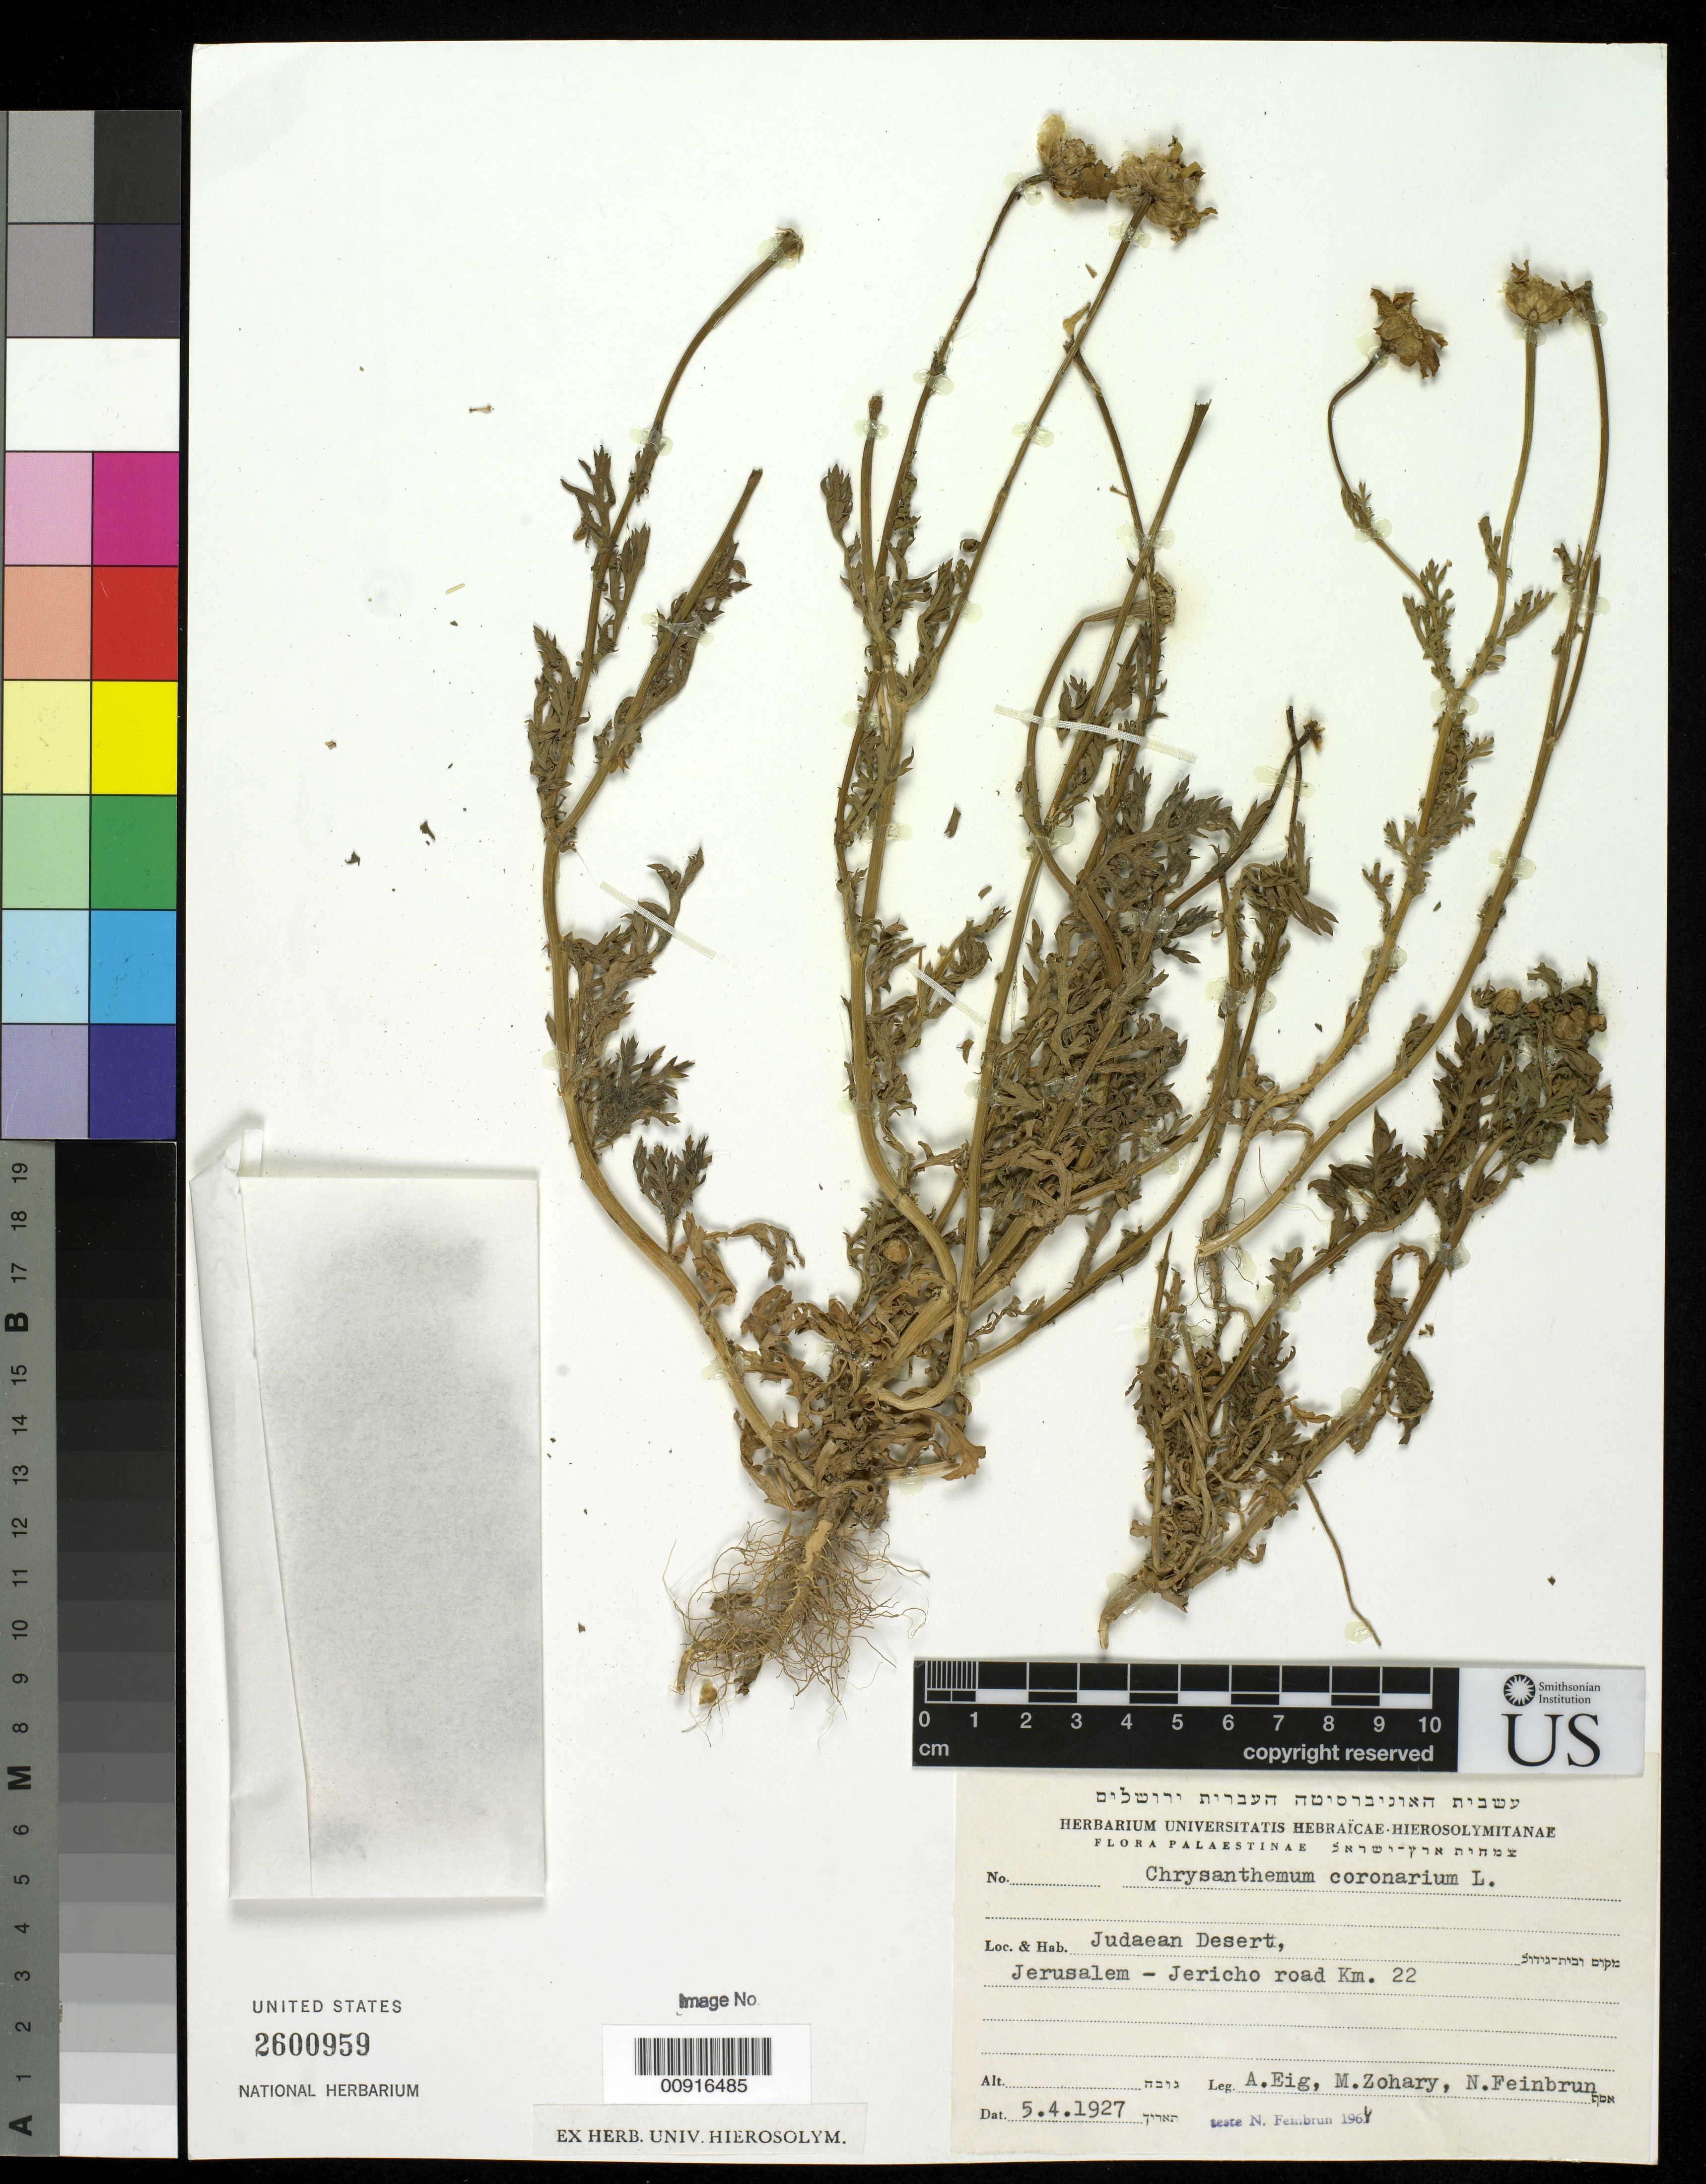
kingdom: Plantae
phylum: Tracheophyta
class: Magnoliopsida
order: Asterales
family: Asteraceae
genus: Chrysanthemum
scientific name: Chrysanthemum coronarium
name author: L.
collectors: A. Eig, M. Zohary & N. Feinbrun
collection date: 1927-04-05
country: Israel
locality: Jerusalem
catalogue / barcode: US 2600959